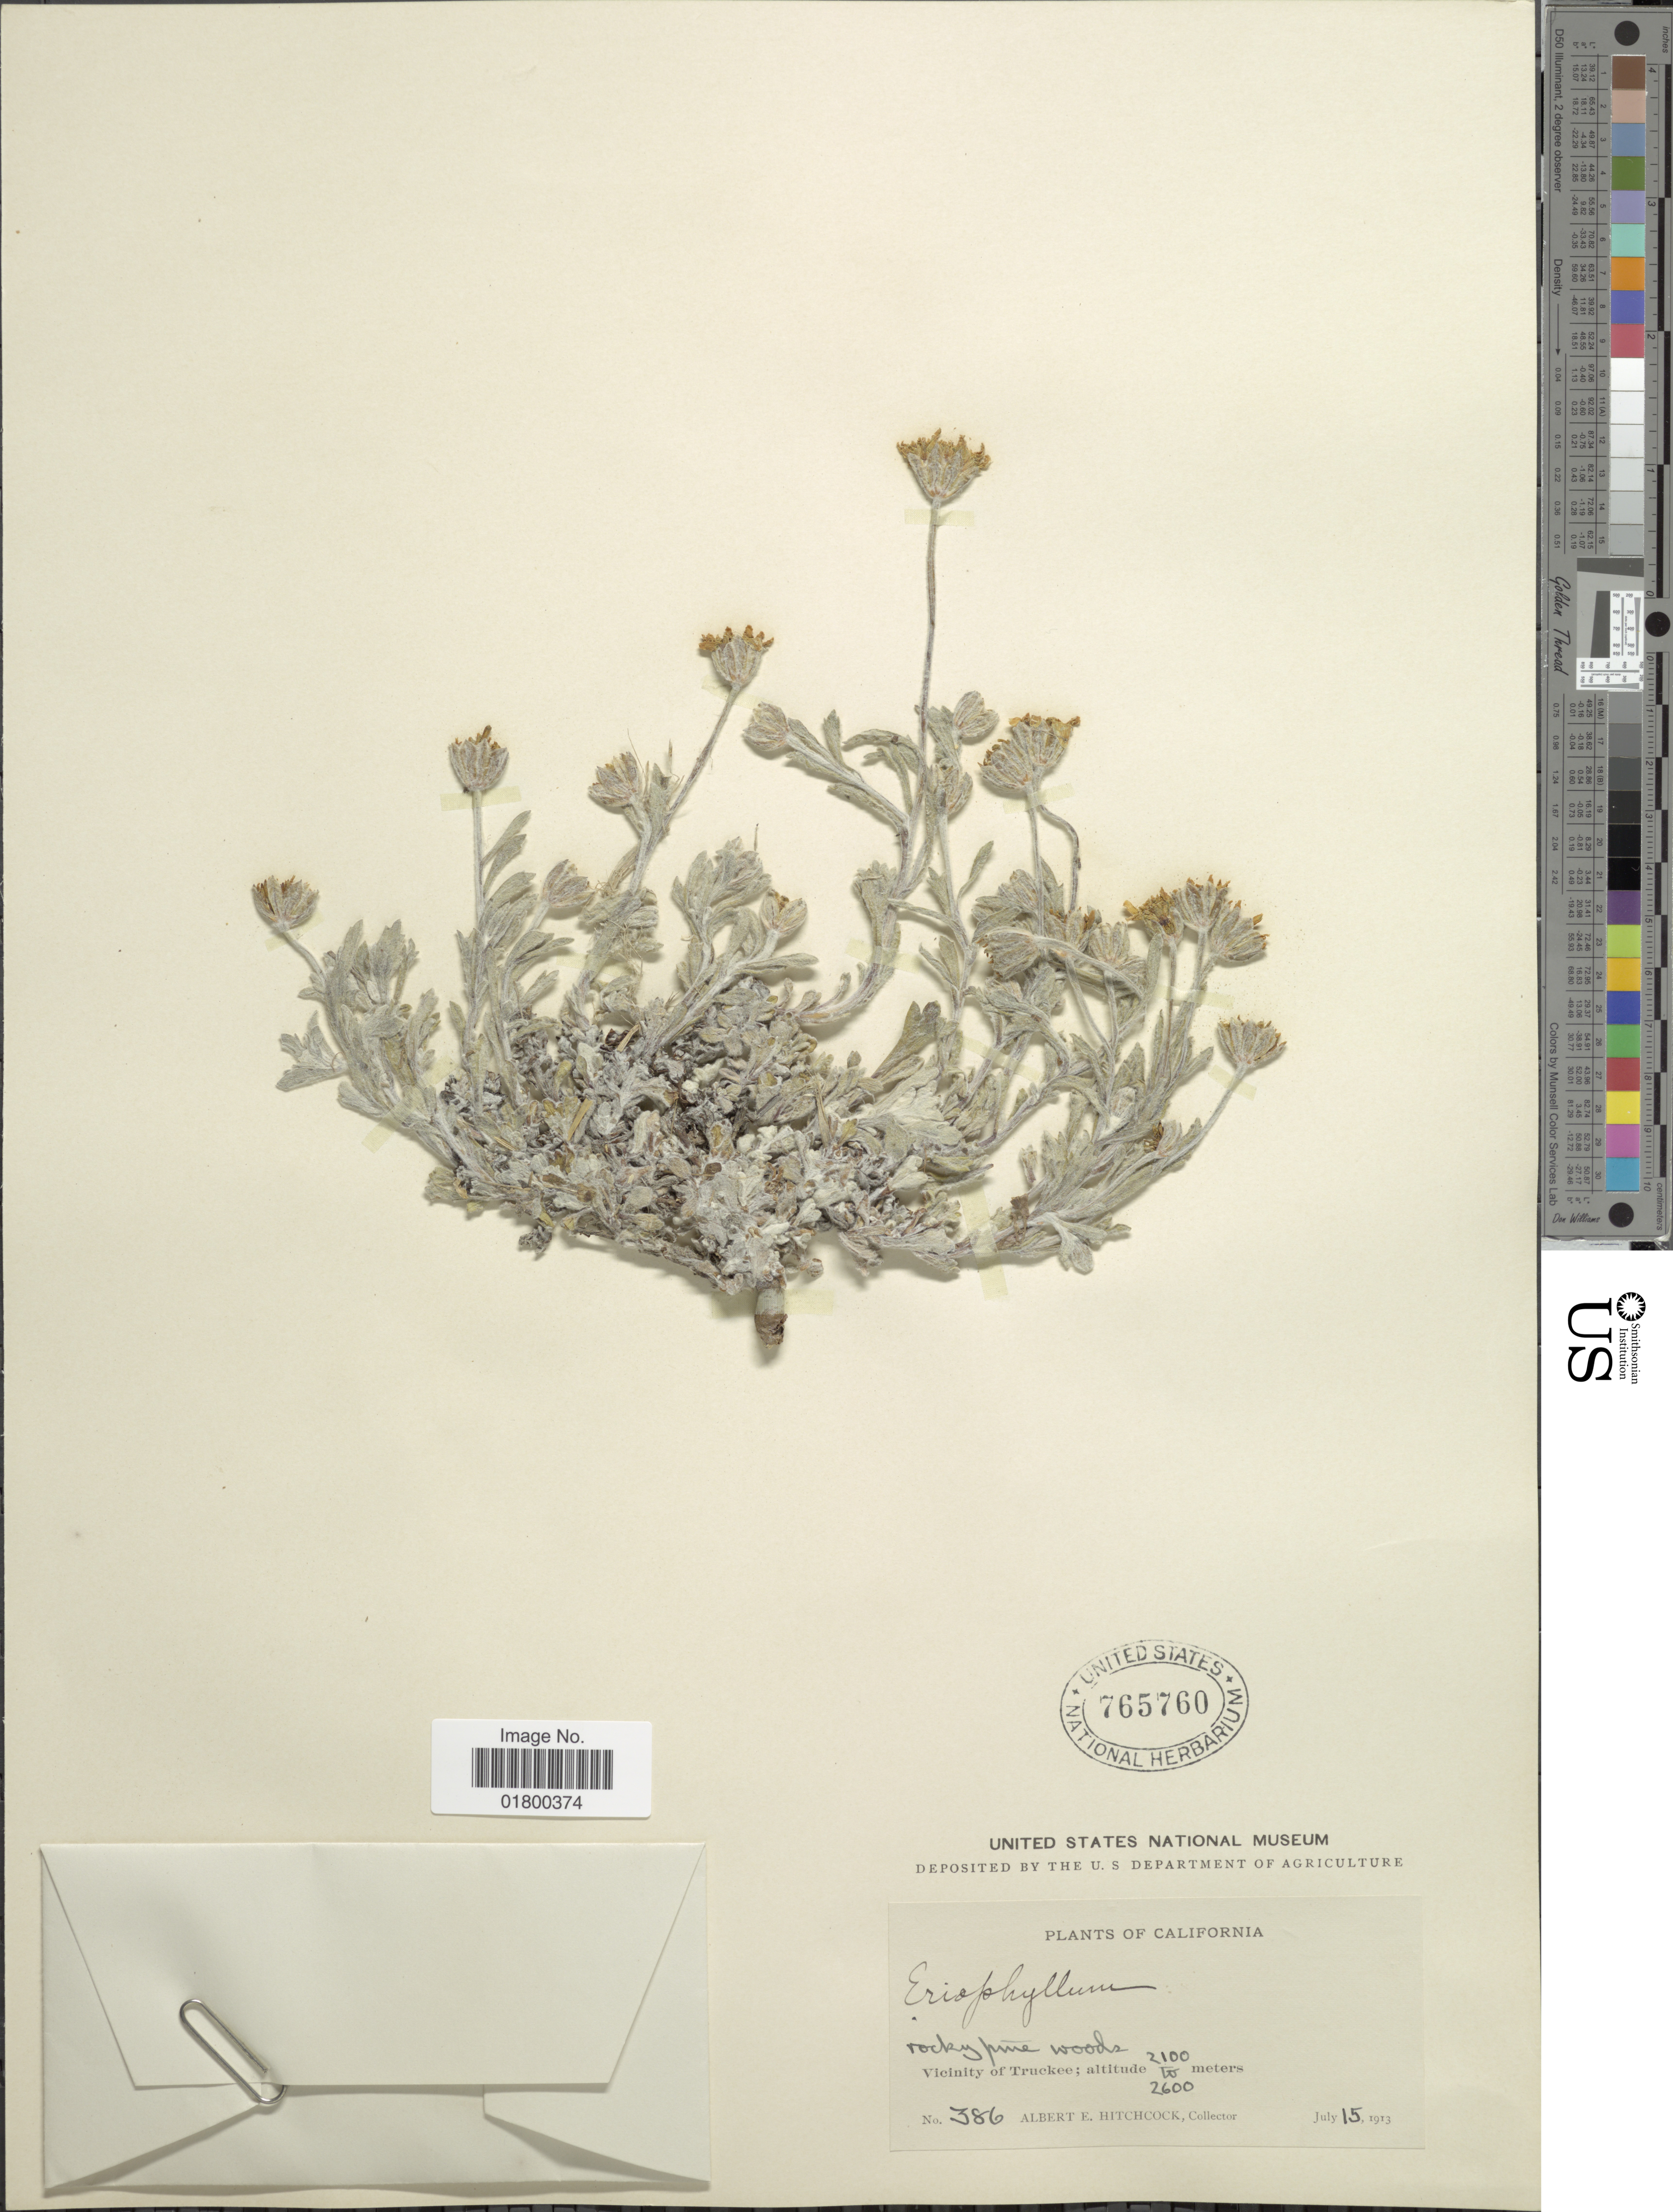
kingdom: Plantae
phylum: Tracheophyta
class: Magnoliopsida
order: Asterales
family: Asteraceae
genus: Eriophyllum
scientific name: Eriophyllum lanatum var. lanatum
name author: (Pursh) J. Forbes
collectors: A. Hitchcock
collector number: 386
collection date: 1913-07-15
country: United States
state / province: California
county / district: Nevada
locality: Vicinity of Truckee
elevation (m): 2100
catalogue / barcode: US 765760